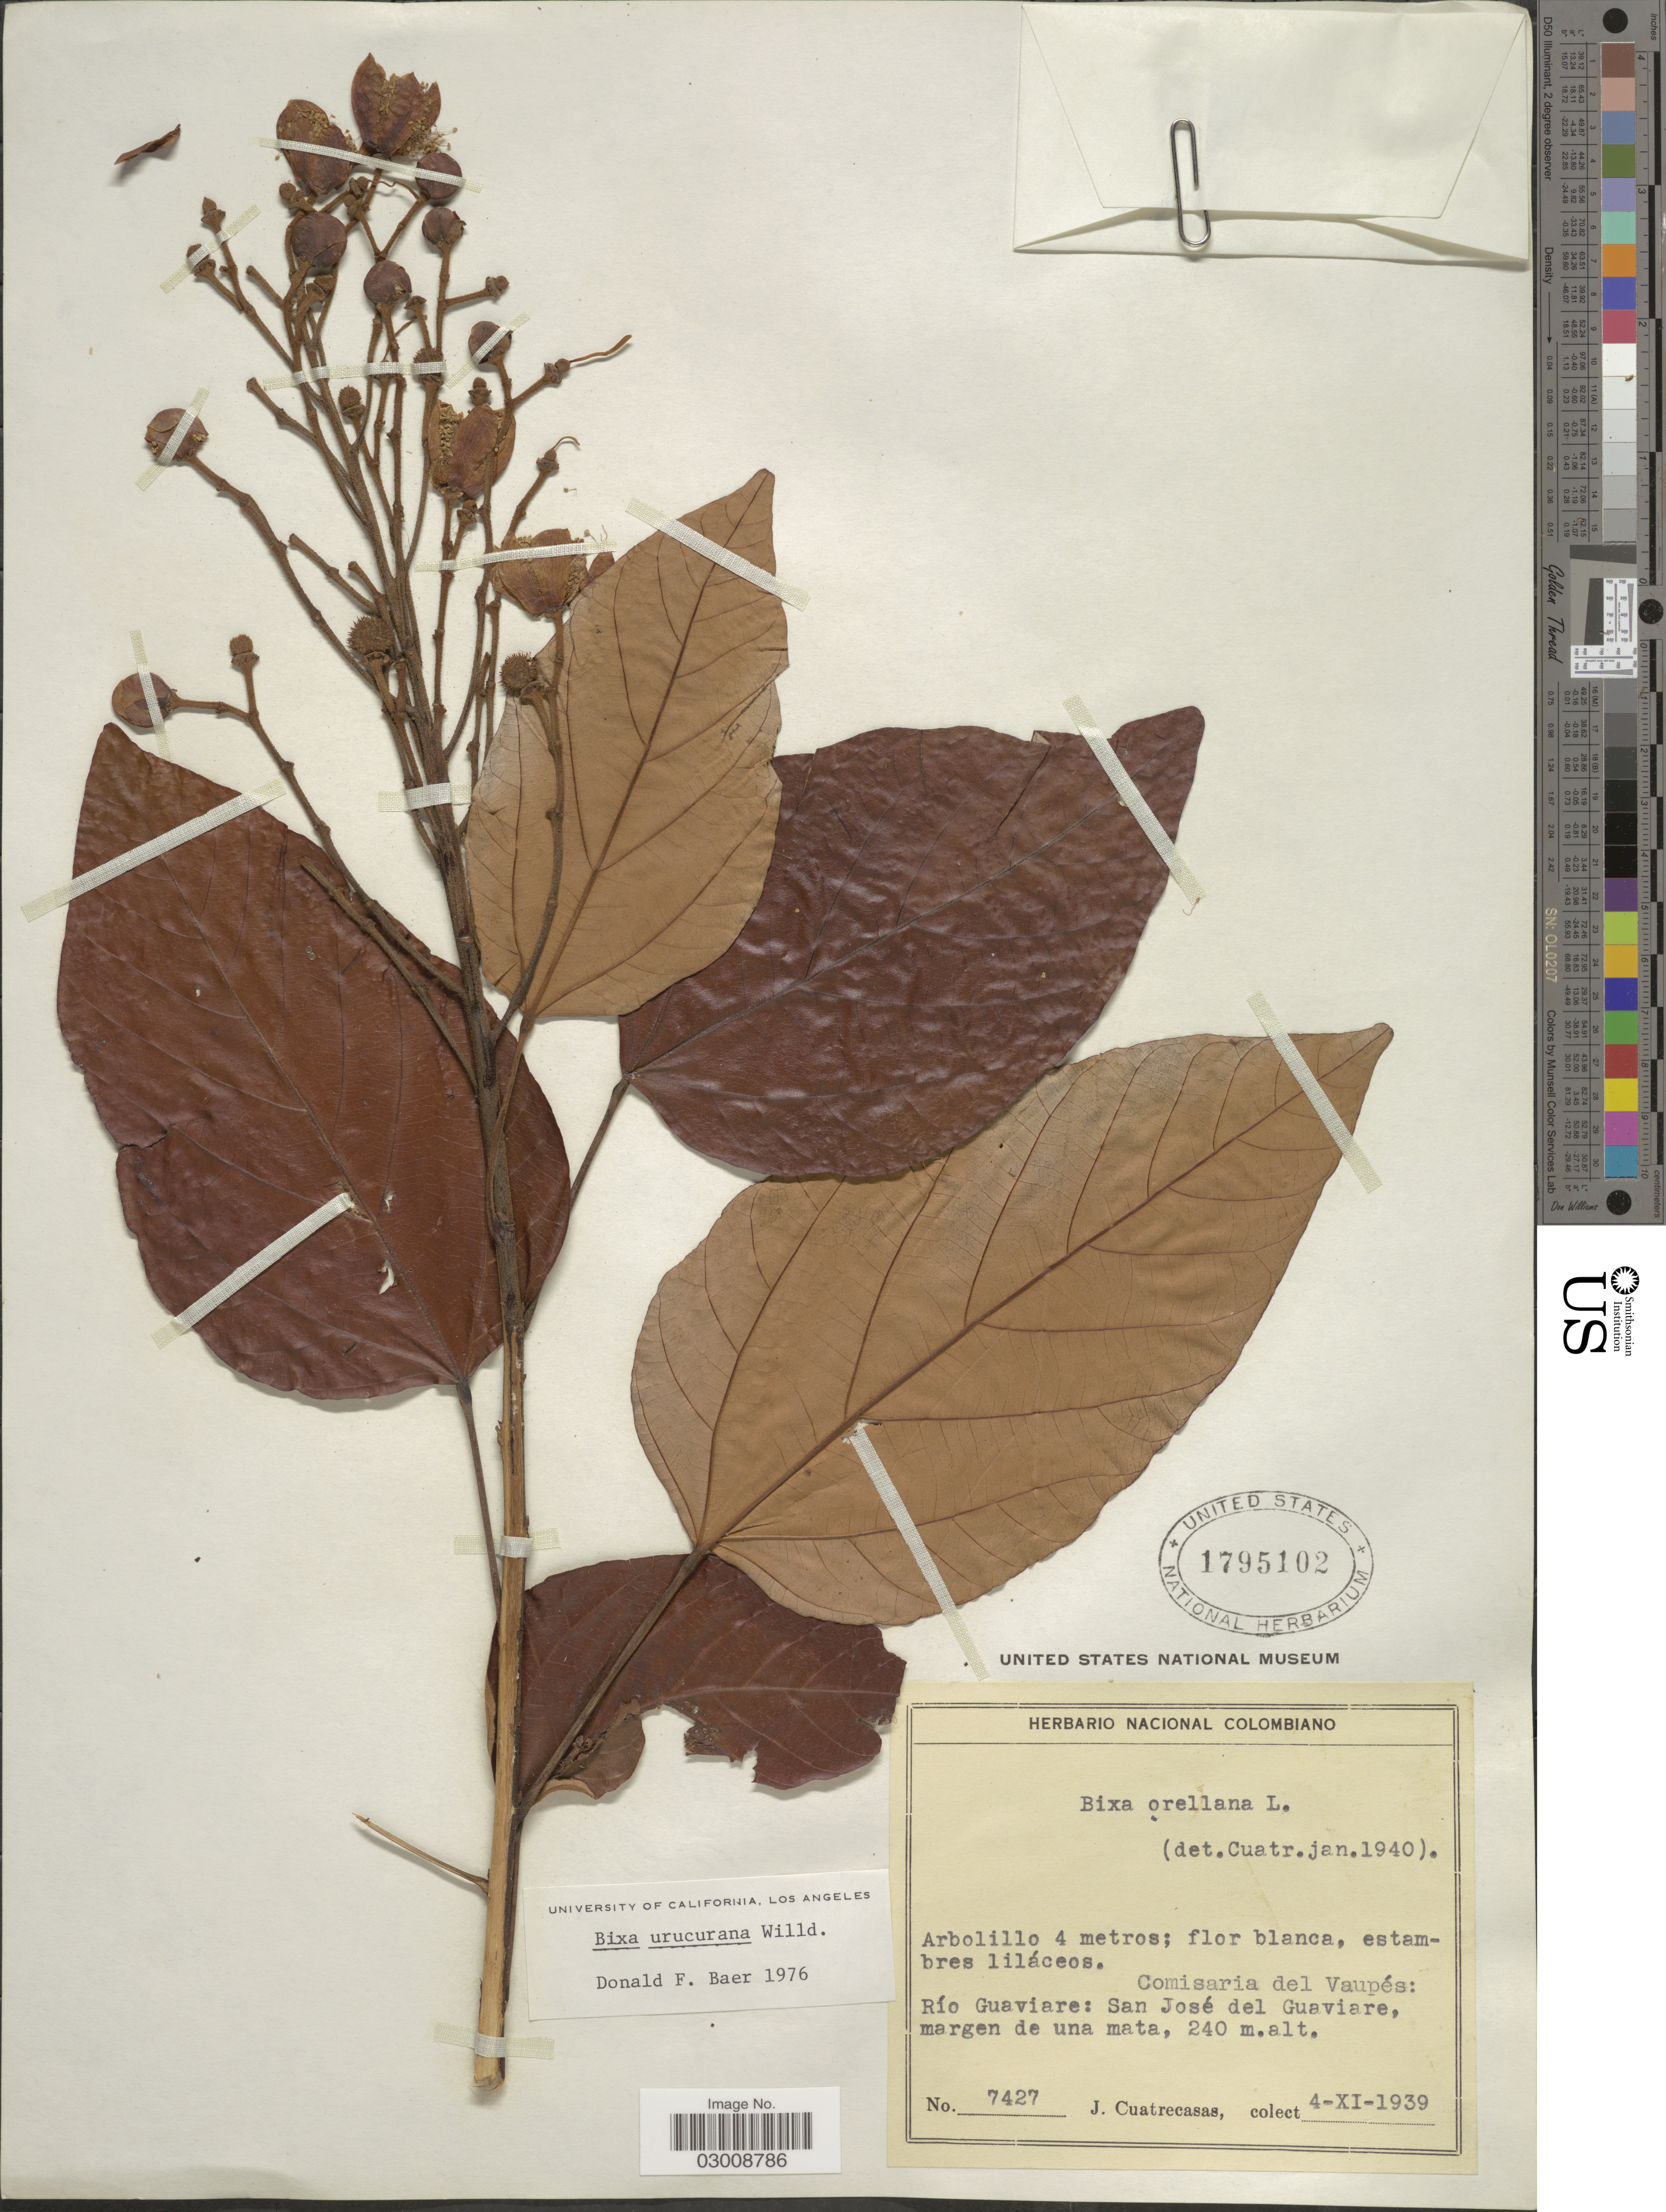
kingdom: Plantae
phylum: Tracheophyta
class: Magnoliopsida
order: Malvales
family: Bixaceae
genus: Bixa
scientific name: Bixa urucurana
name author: Willd.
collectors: J. Cuatrecasas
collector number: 7427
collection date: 1939-11-04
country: Colombia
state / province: Vaupés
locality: Comisaria del Vaupés: Río Guaviare: San José del Guaviare, margen de una mata.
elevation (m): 240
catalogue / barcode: US 1795102